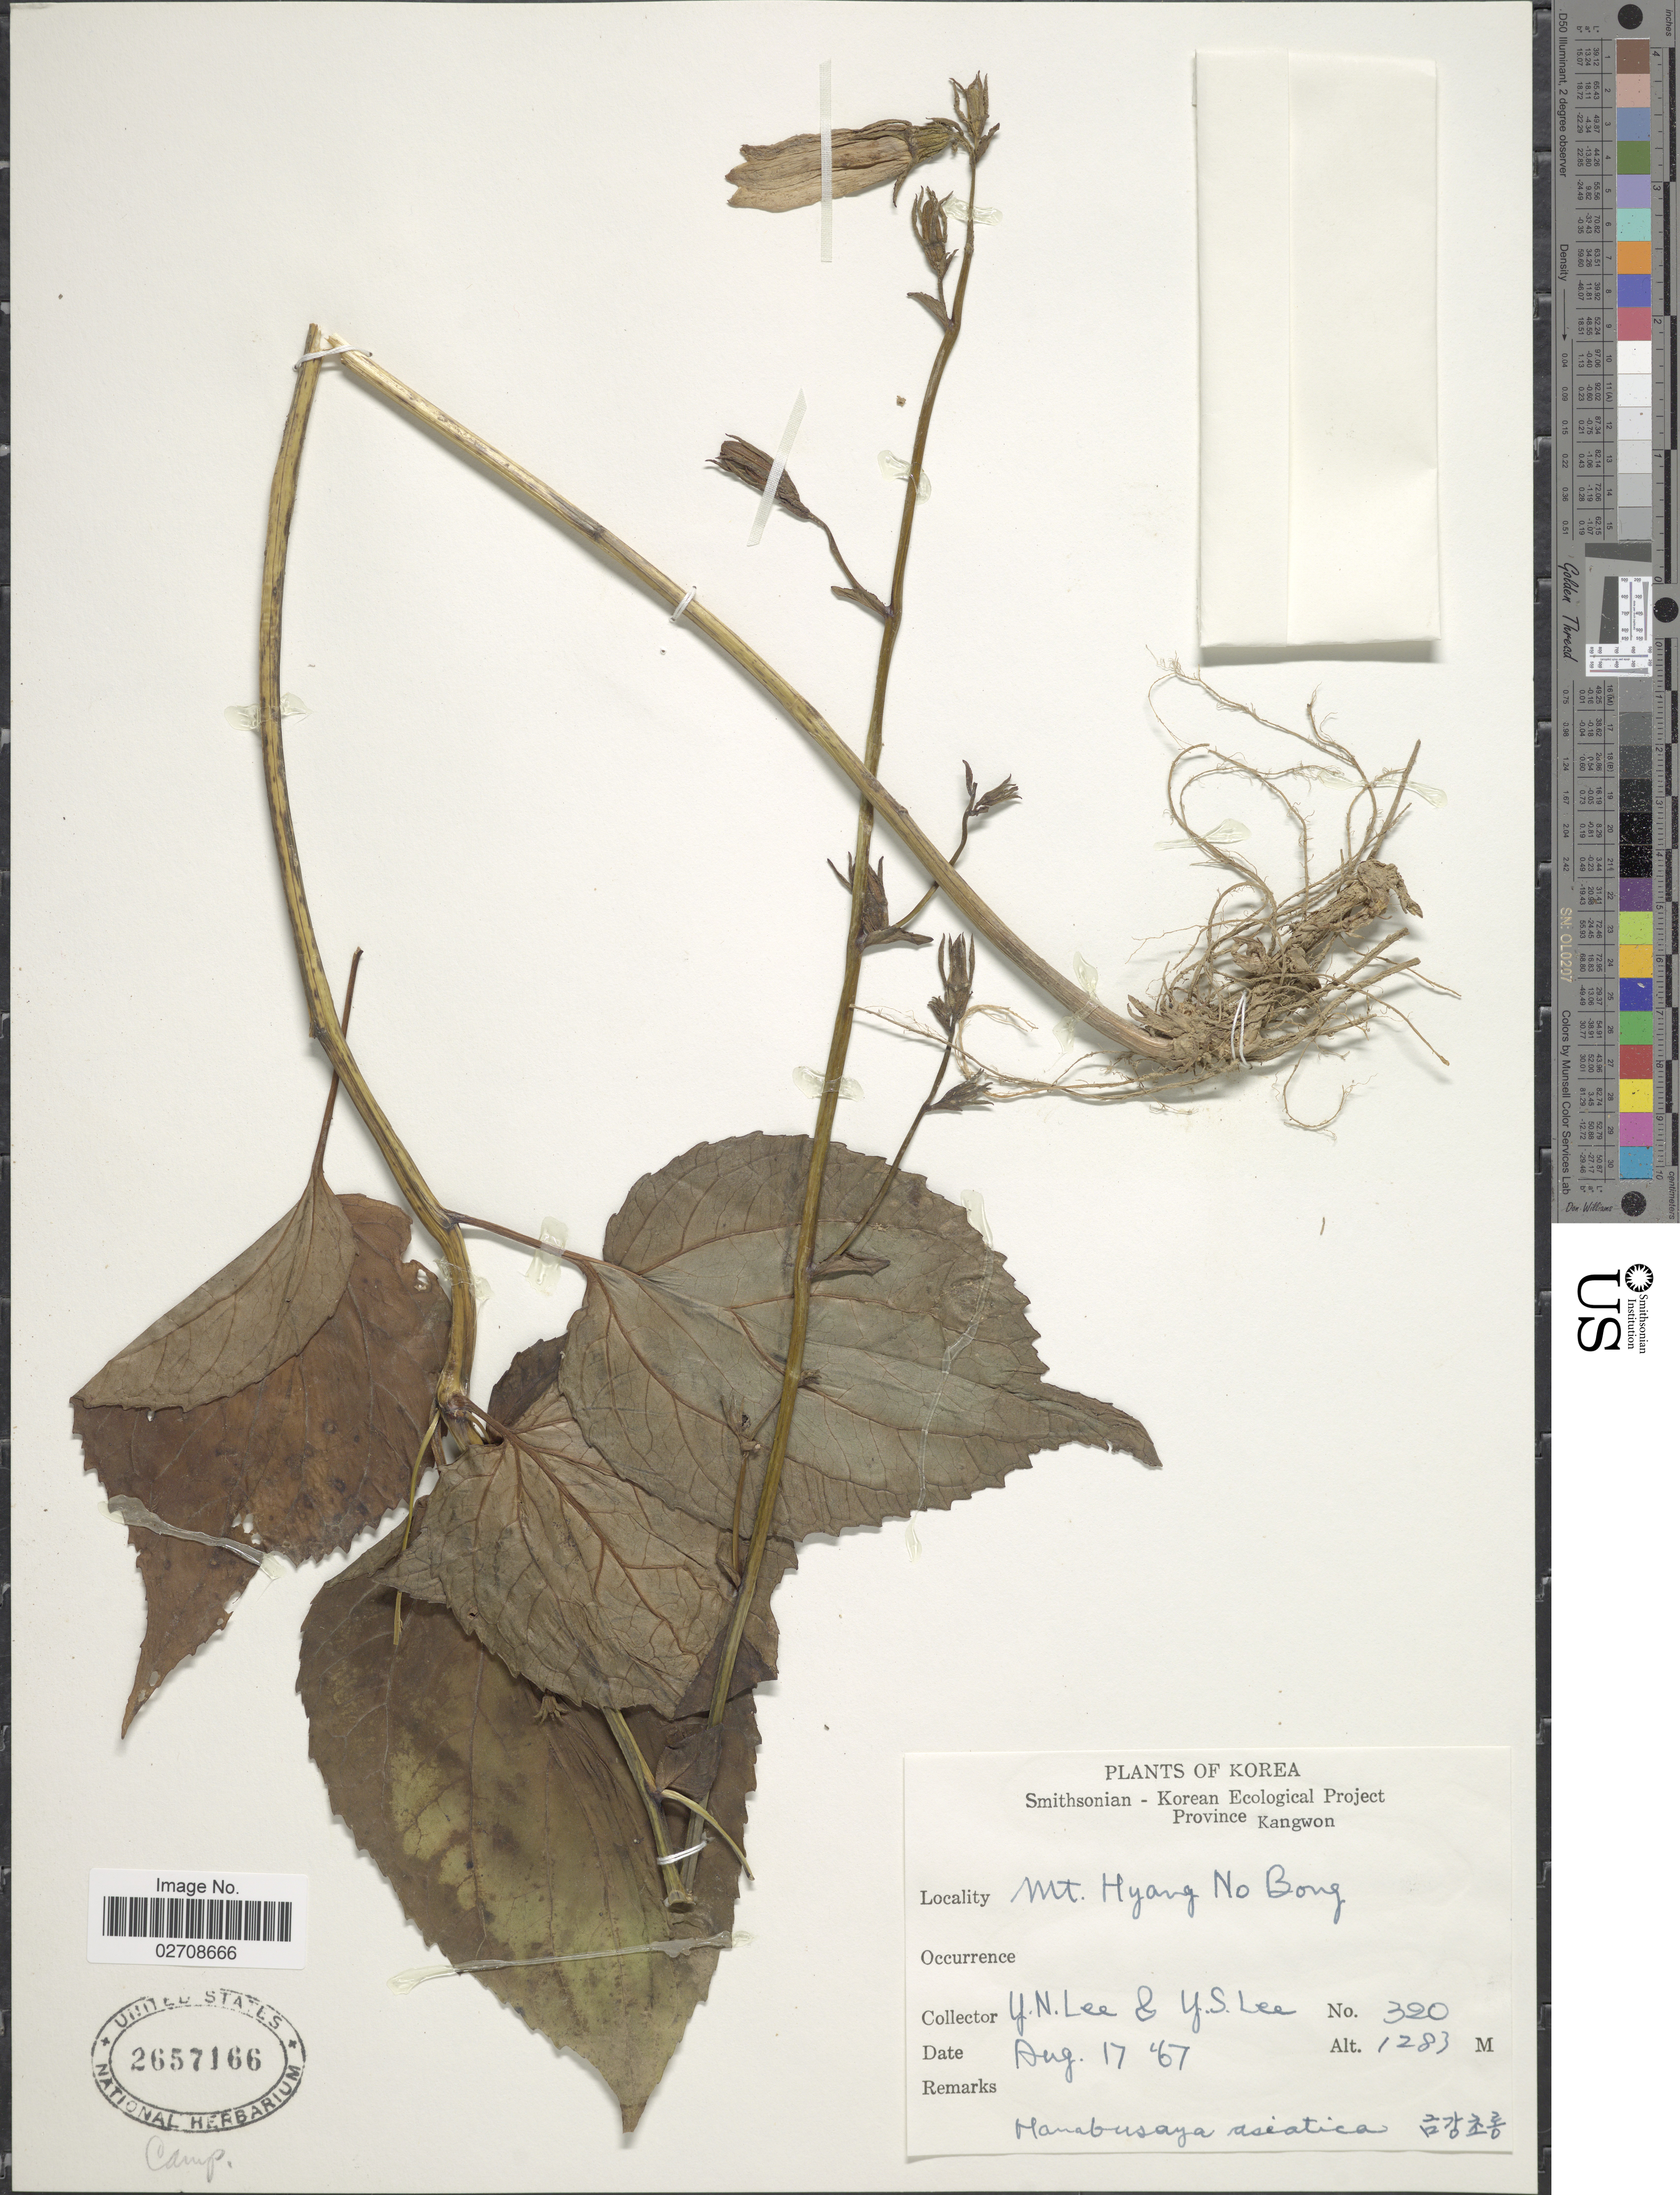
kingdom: Plantae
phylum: Tracheophyta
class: Magnoliopsida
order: Asterales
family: Campanulaceae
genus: Hanabusaya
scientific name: Hanabusaya asiatica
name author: (Nakai) Nakai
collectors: Y. N. Lee & Y. S. Lee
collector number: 320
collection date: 1867-08-17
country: North Korea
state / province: Kangwon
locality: Province Kangwon, Mt. Hyang No Bong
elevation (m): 1283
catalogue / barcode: US 2657166